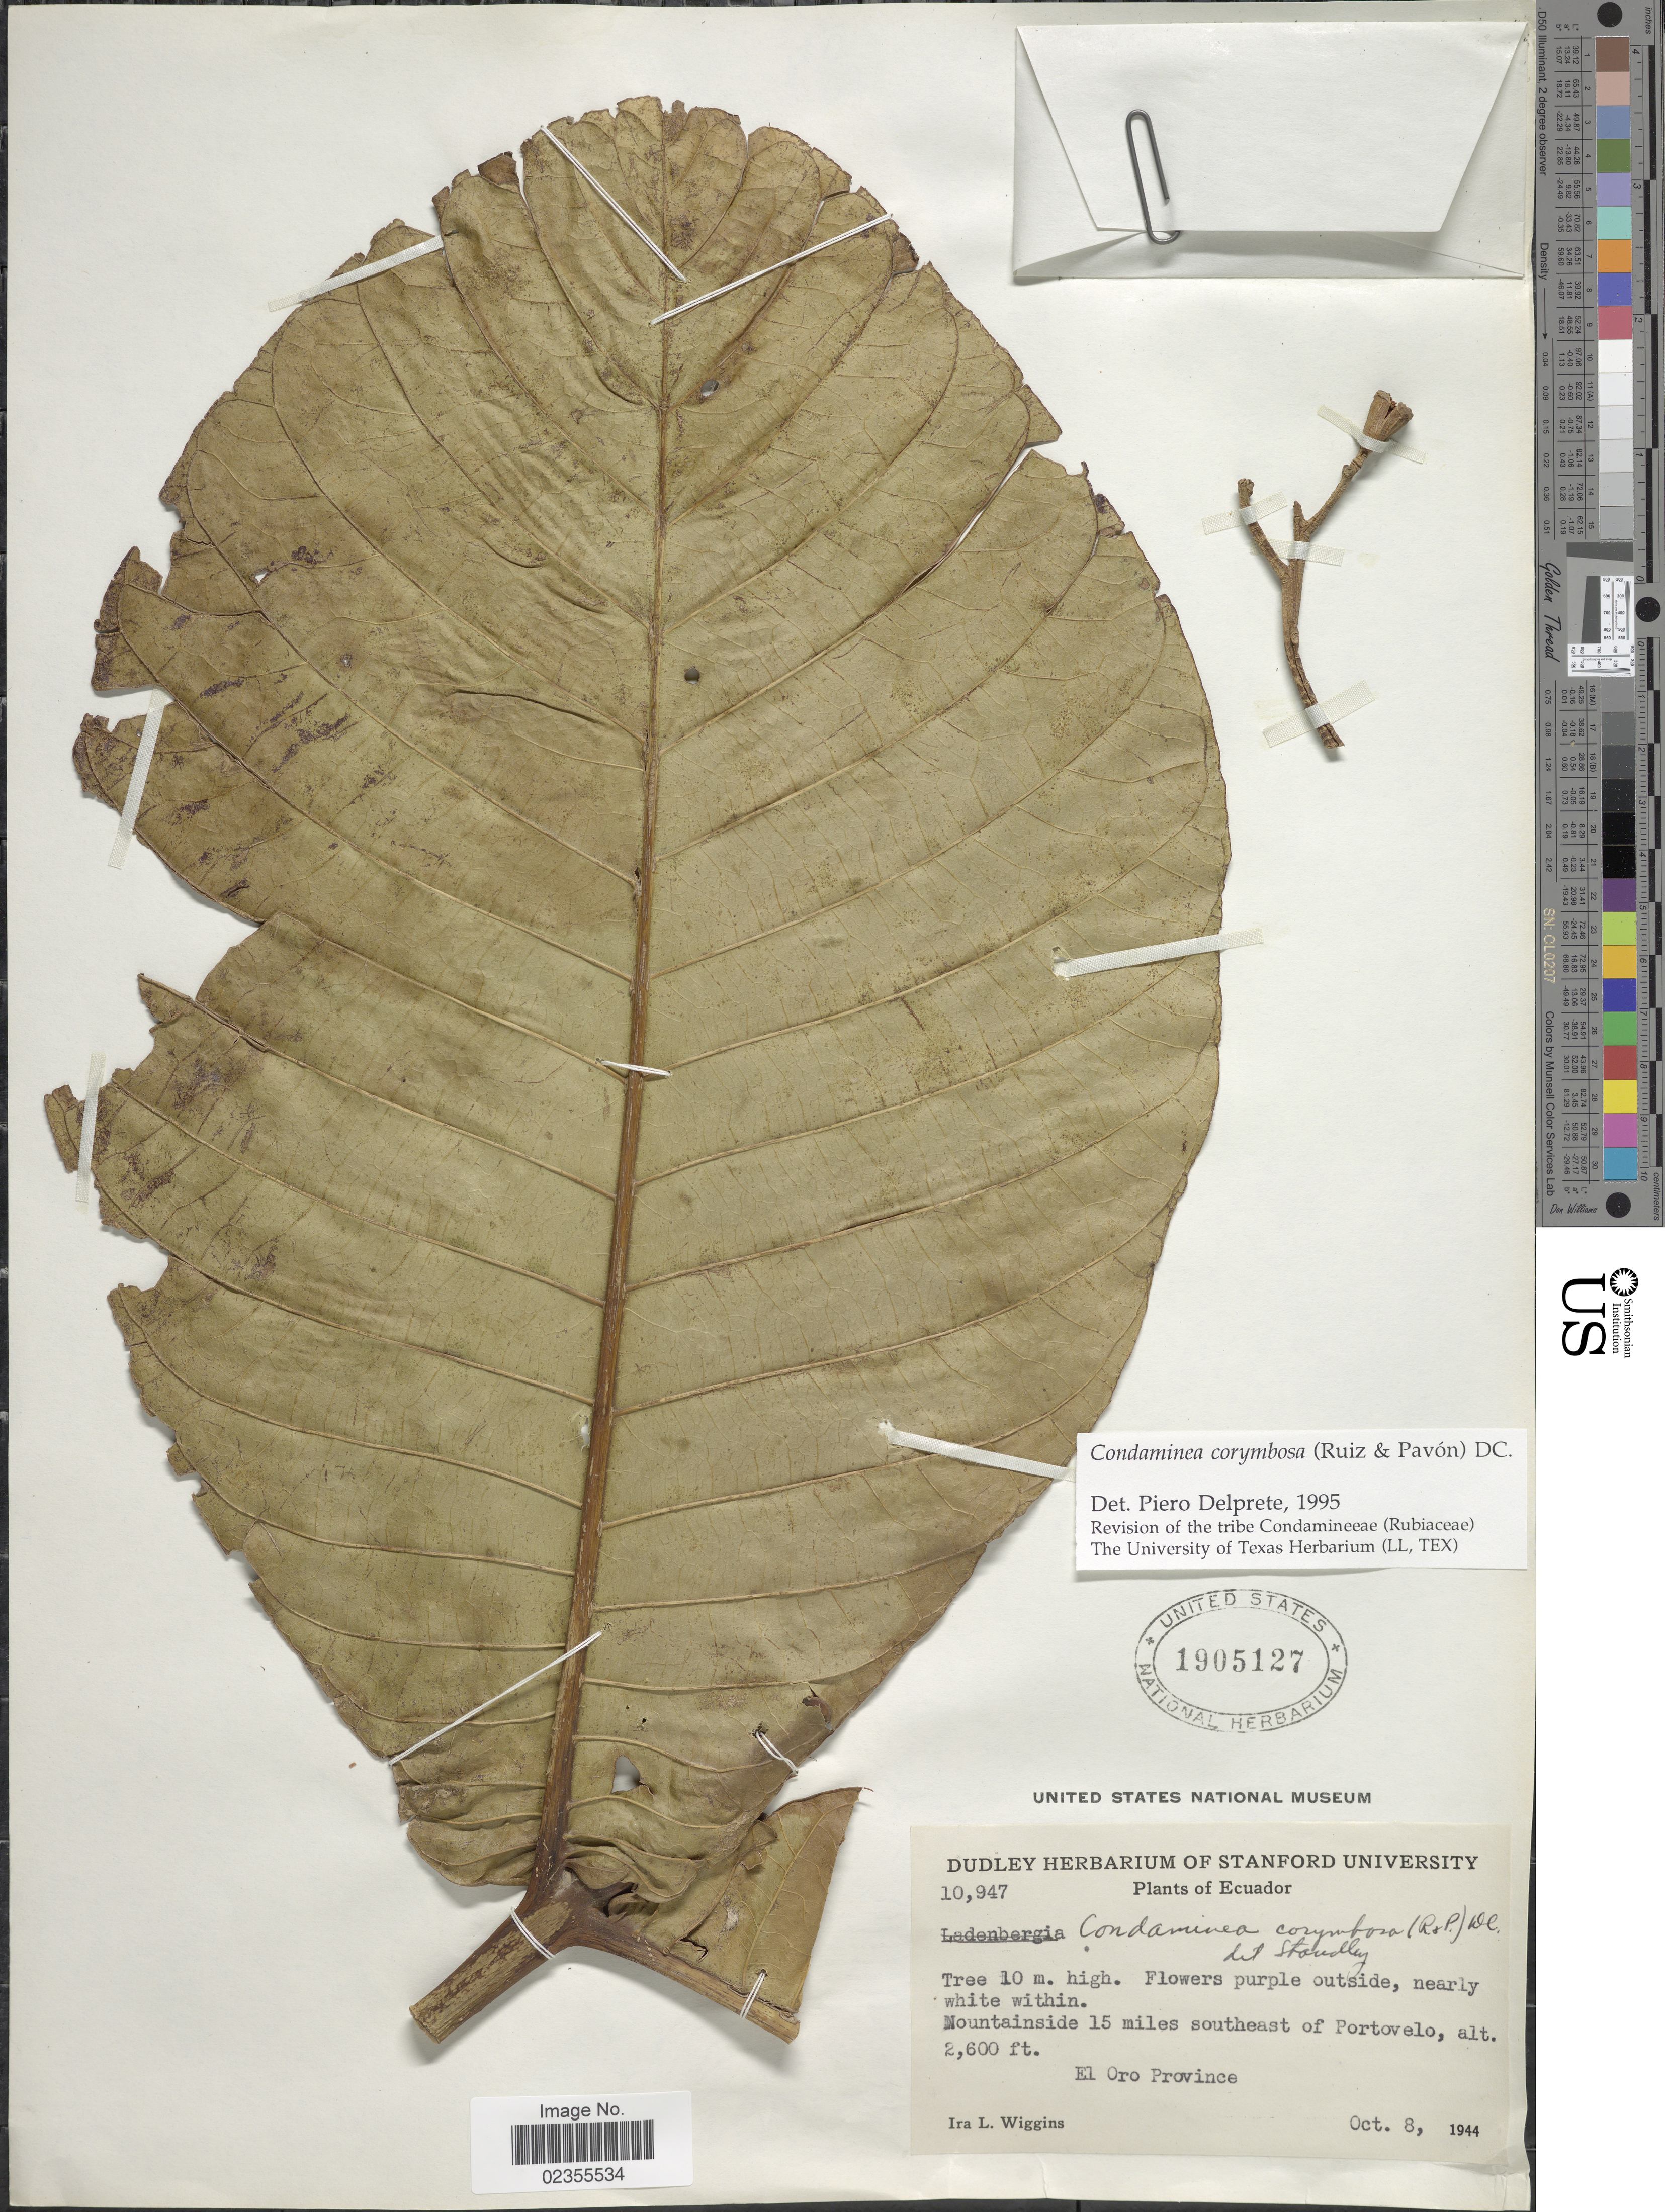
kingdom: Plantae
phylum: Tracheophyta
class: Magnoliopsida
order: Gentianales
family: Rubiaceae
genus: Condaminea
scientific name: Condaminea corymbosa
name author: (Ruiz & Pav.) DC.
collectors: I. L. Wiggins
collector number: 10947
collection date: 1944-10-08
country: Ecuador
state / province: El Oro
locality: Mountainside 15 miles southeast of Portovelo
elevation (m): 792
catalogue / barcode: US 1905127